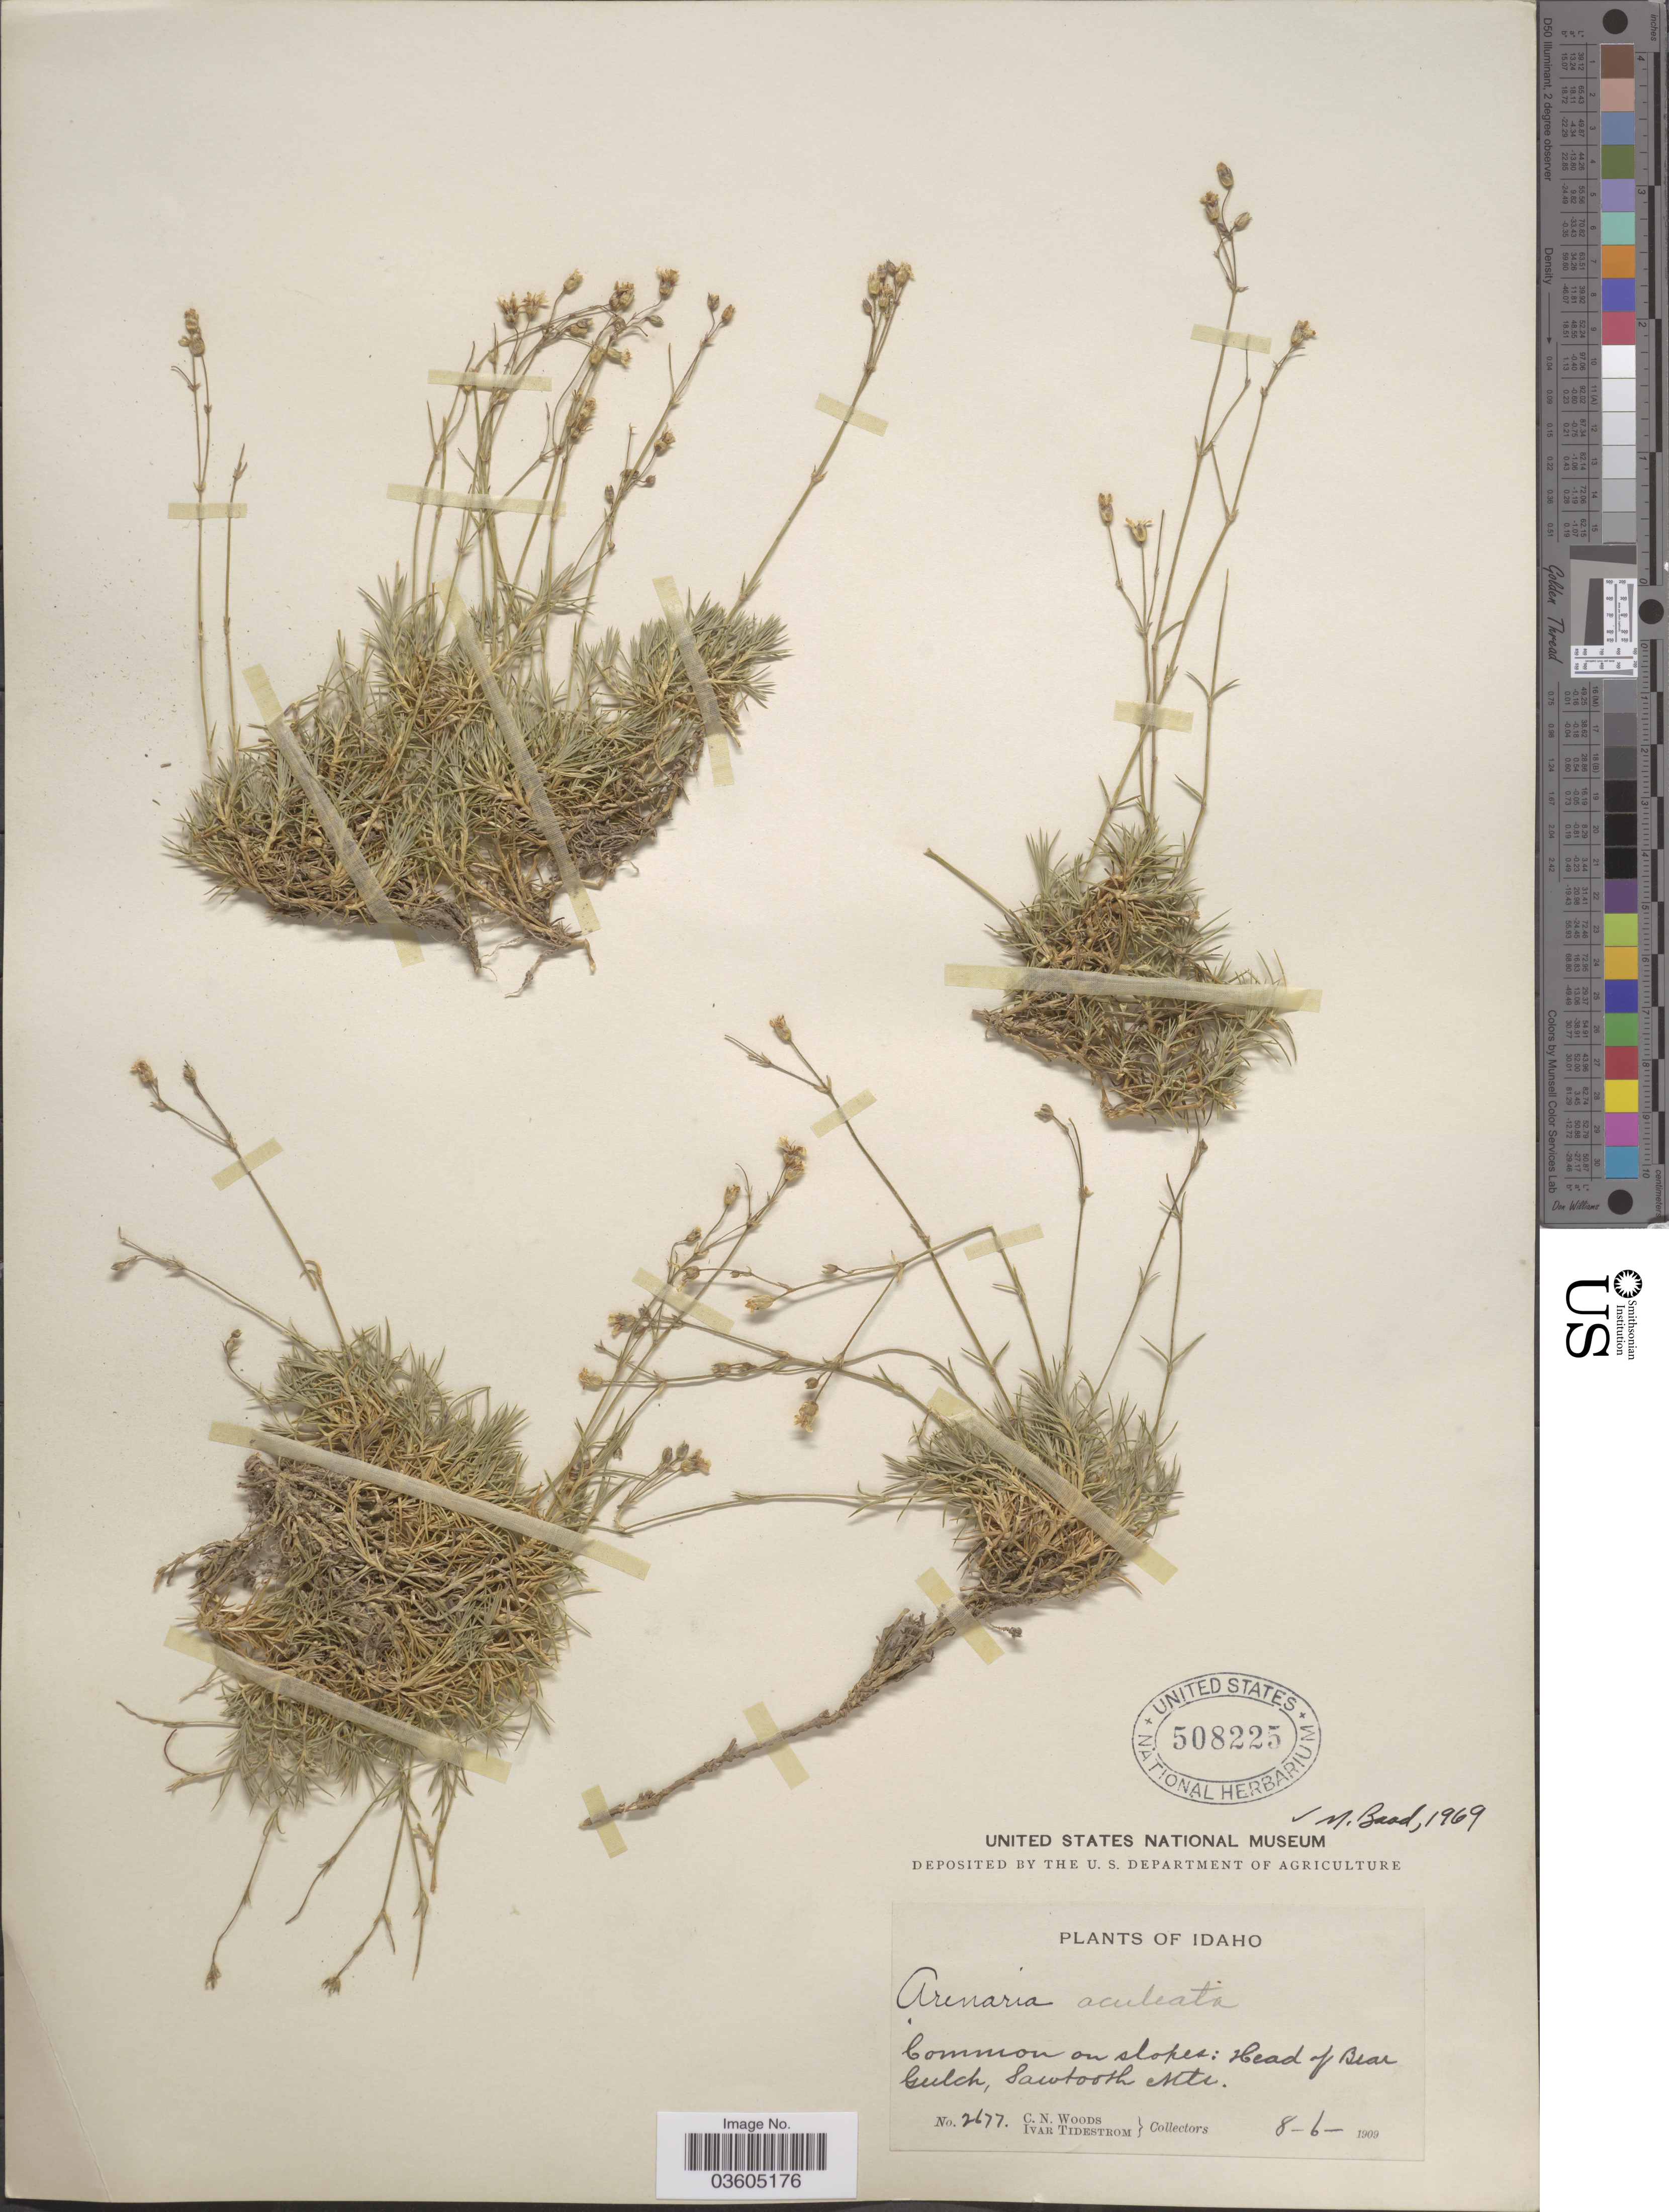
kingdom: Plantae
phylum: Tracheophyta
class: Magnoliopsida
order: Caryophyllales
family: Caryophyllaceae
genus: Eremogone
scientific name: Eremogone aculeata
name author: (S. Watson) Ikonn.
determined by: U.S. National Herbarium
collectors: C. Woods & I. F. Tidestrom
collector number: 2677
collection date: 1909-08-06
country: United States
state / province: Idaho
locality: Head of Bear Gulch, Sawtooth Mts.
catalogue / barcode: US 508225